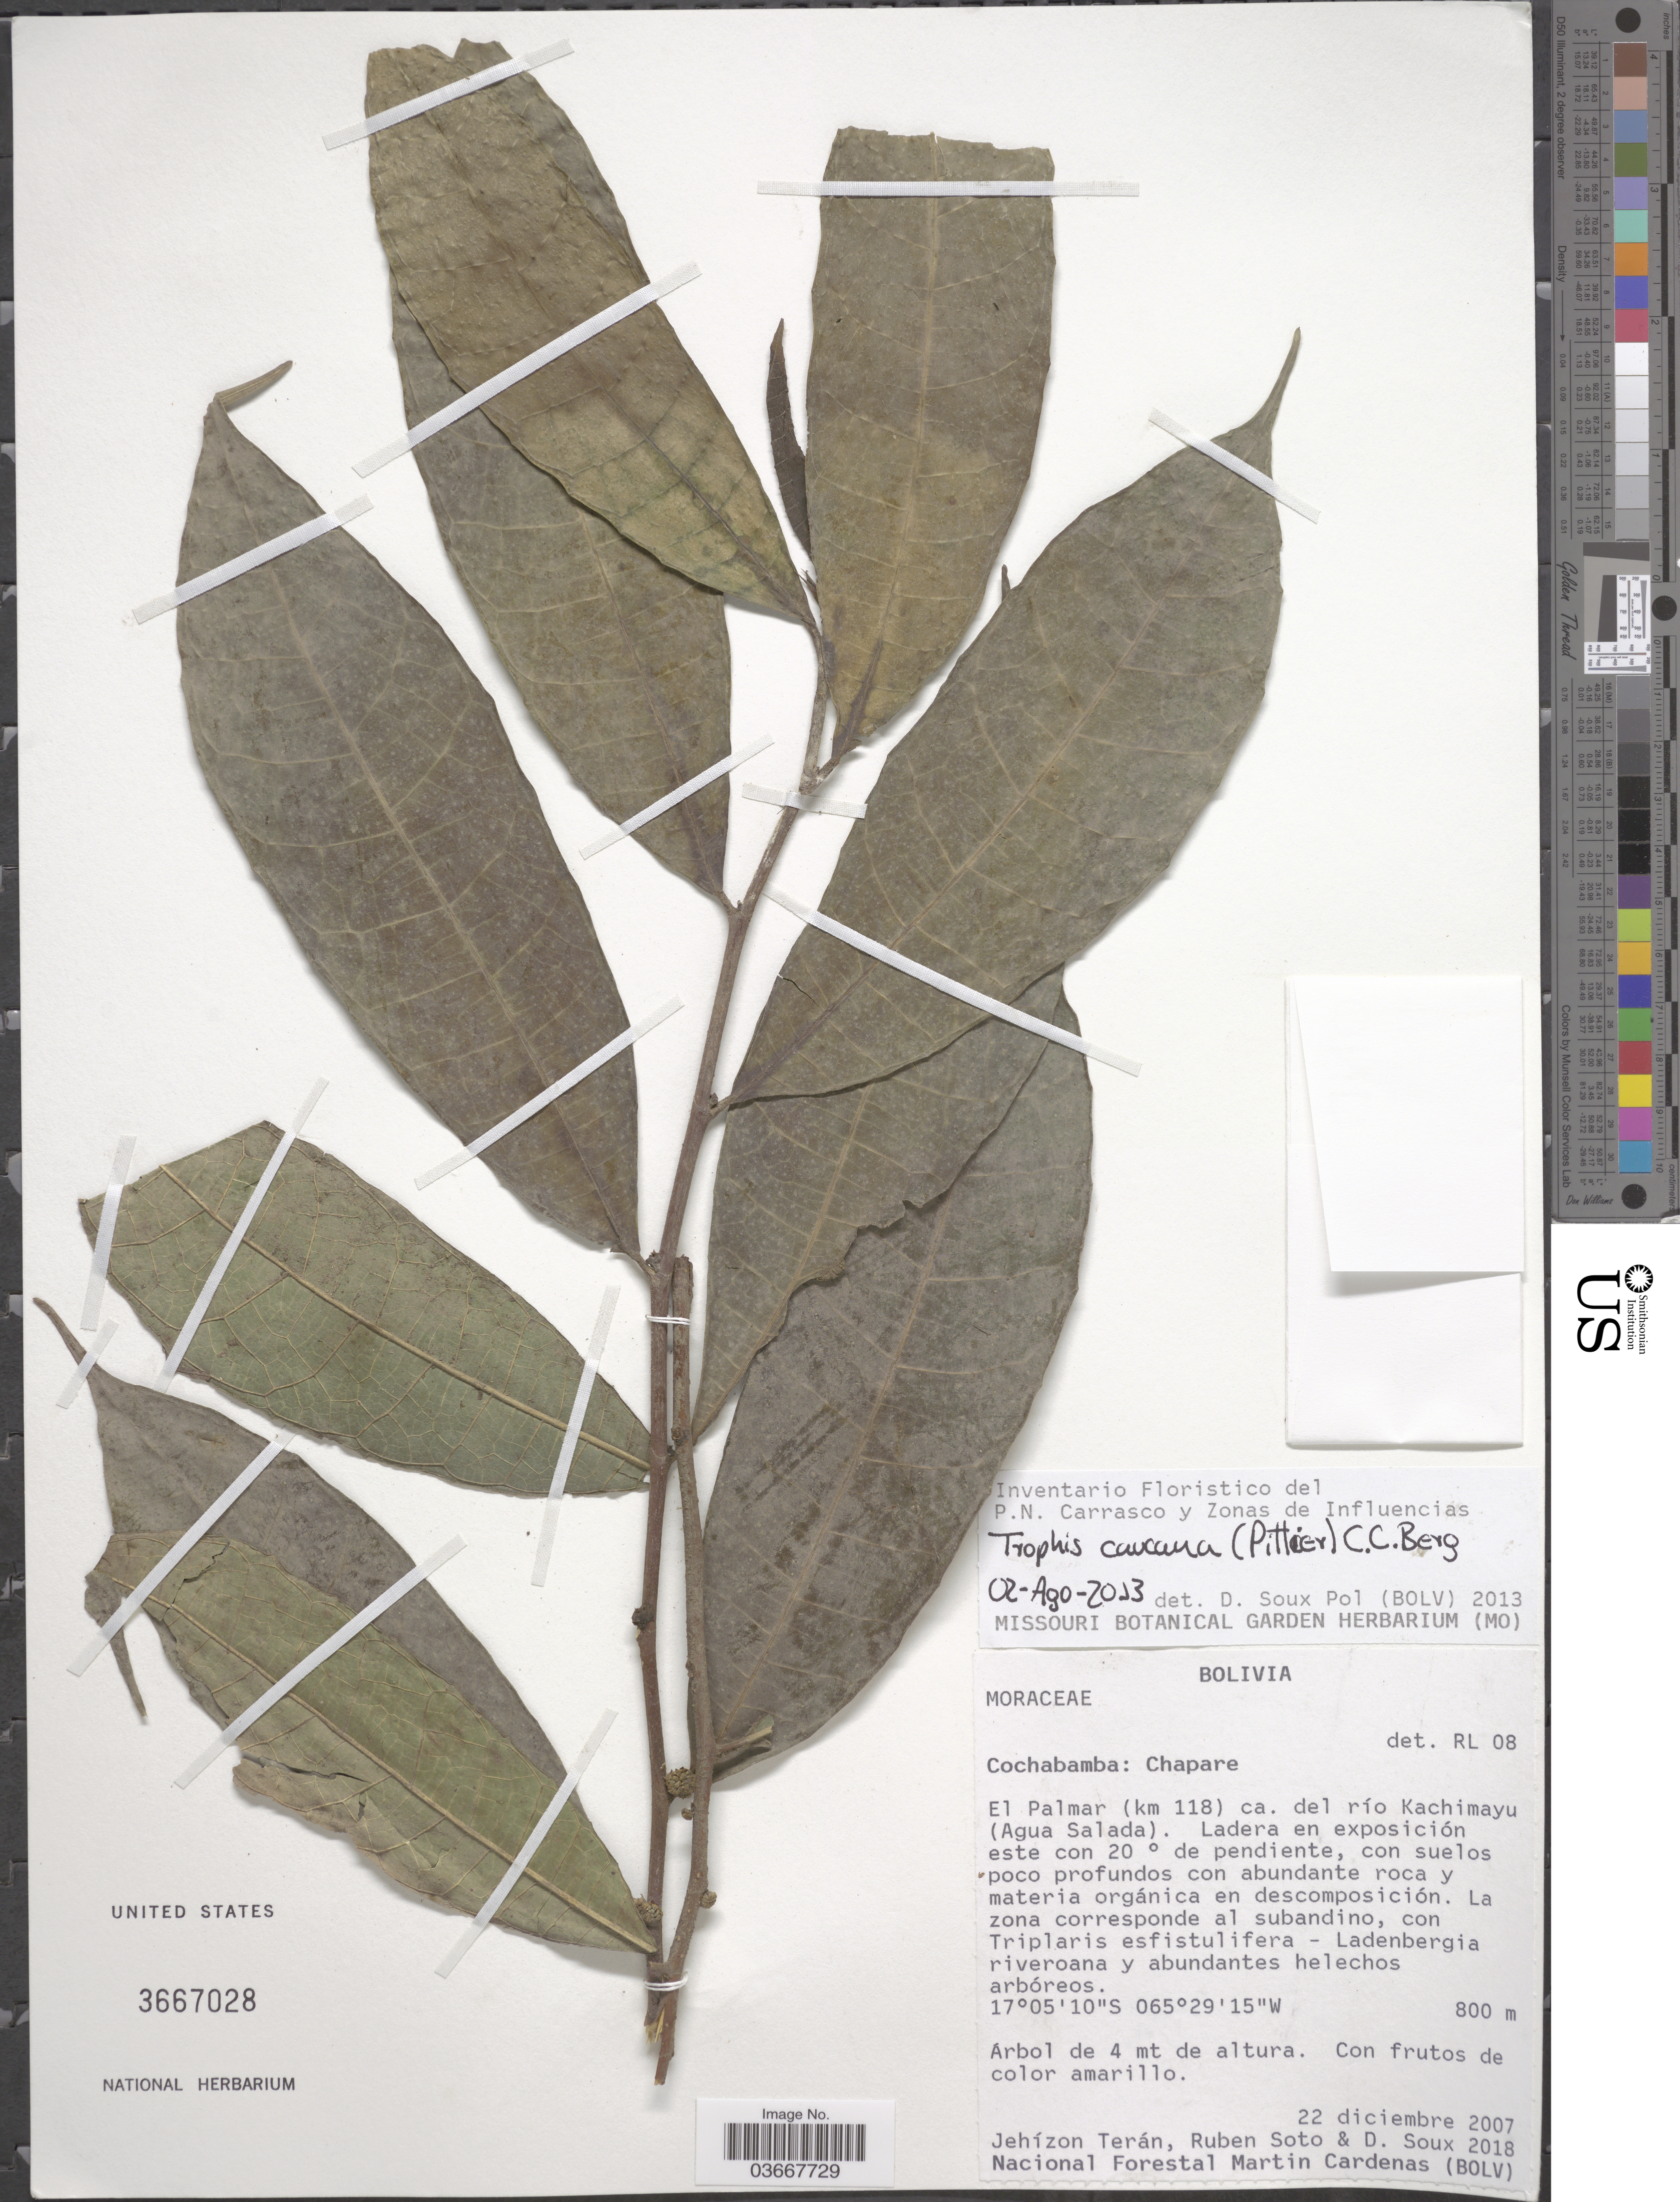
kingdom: Plantae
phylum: Tracheophyta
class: Magnoliopsida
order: Rosales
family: Moraceae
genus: Olmedia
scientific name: Olmedia aspera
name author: Ruiz & Pav.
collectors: J. Teran, R. Soto & D. Soux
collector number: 2018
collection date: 2007-12-22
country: Bolivia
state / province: Cochabamba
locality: Chapare. El Palmar (km 118) ca. del río Kachimayu (Agua Salada).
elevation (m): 800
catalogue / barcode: US 3667028